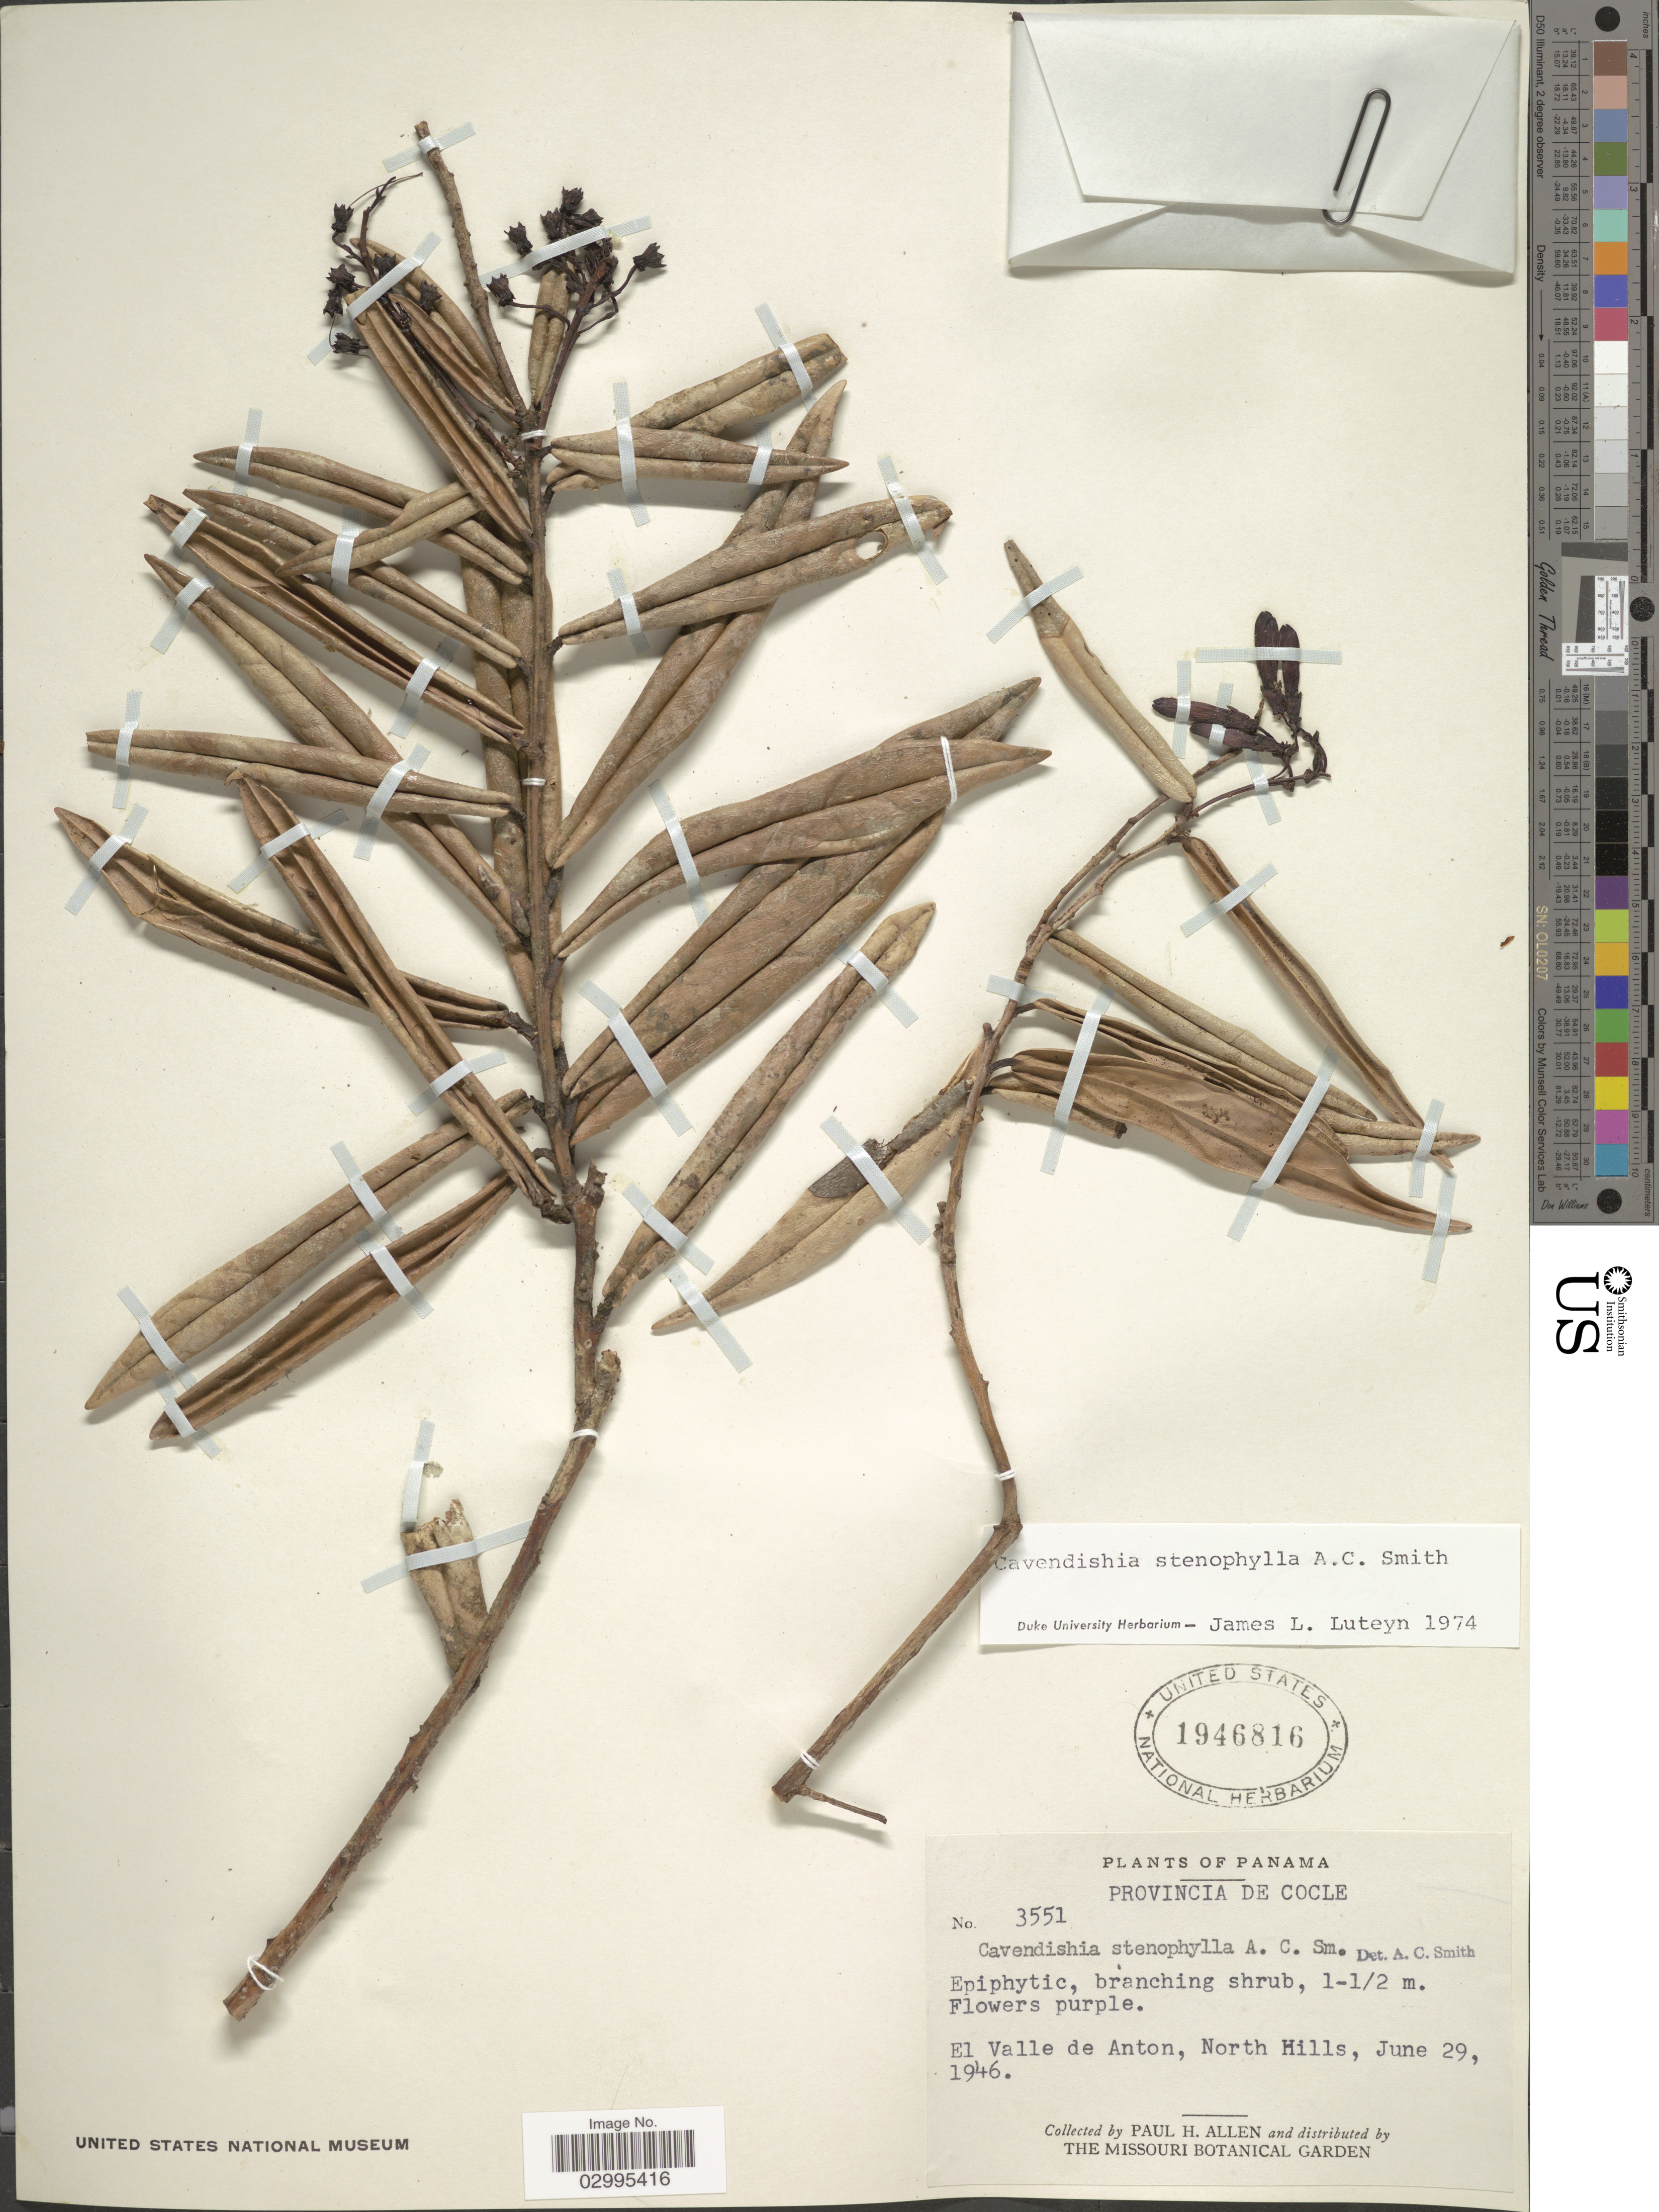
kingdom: Plantae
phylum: Tracheophyta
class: Magnoliopsida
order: Ericales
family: Ericaceae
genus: Cavendishia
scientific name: Cavendishia stenophylla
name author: A.C. Sm.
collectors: P. H. Allen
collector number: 3551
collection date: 1946-06-29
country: Panama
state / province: Coclé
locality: El Valle de Anton, North Hills.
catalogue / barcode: US 1946816